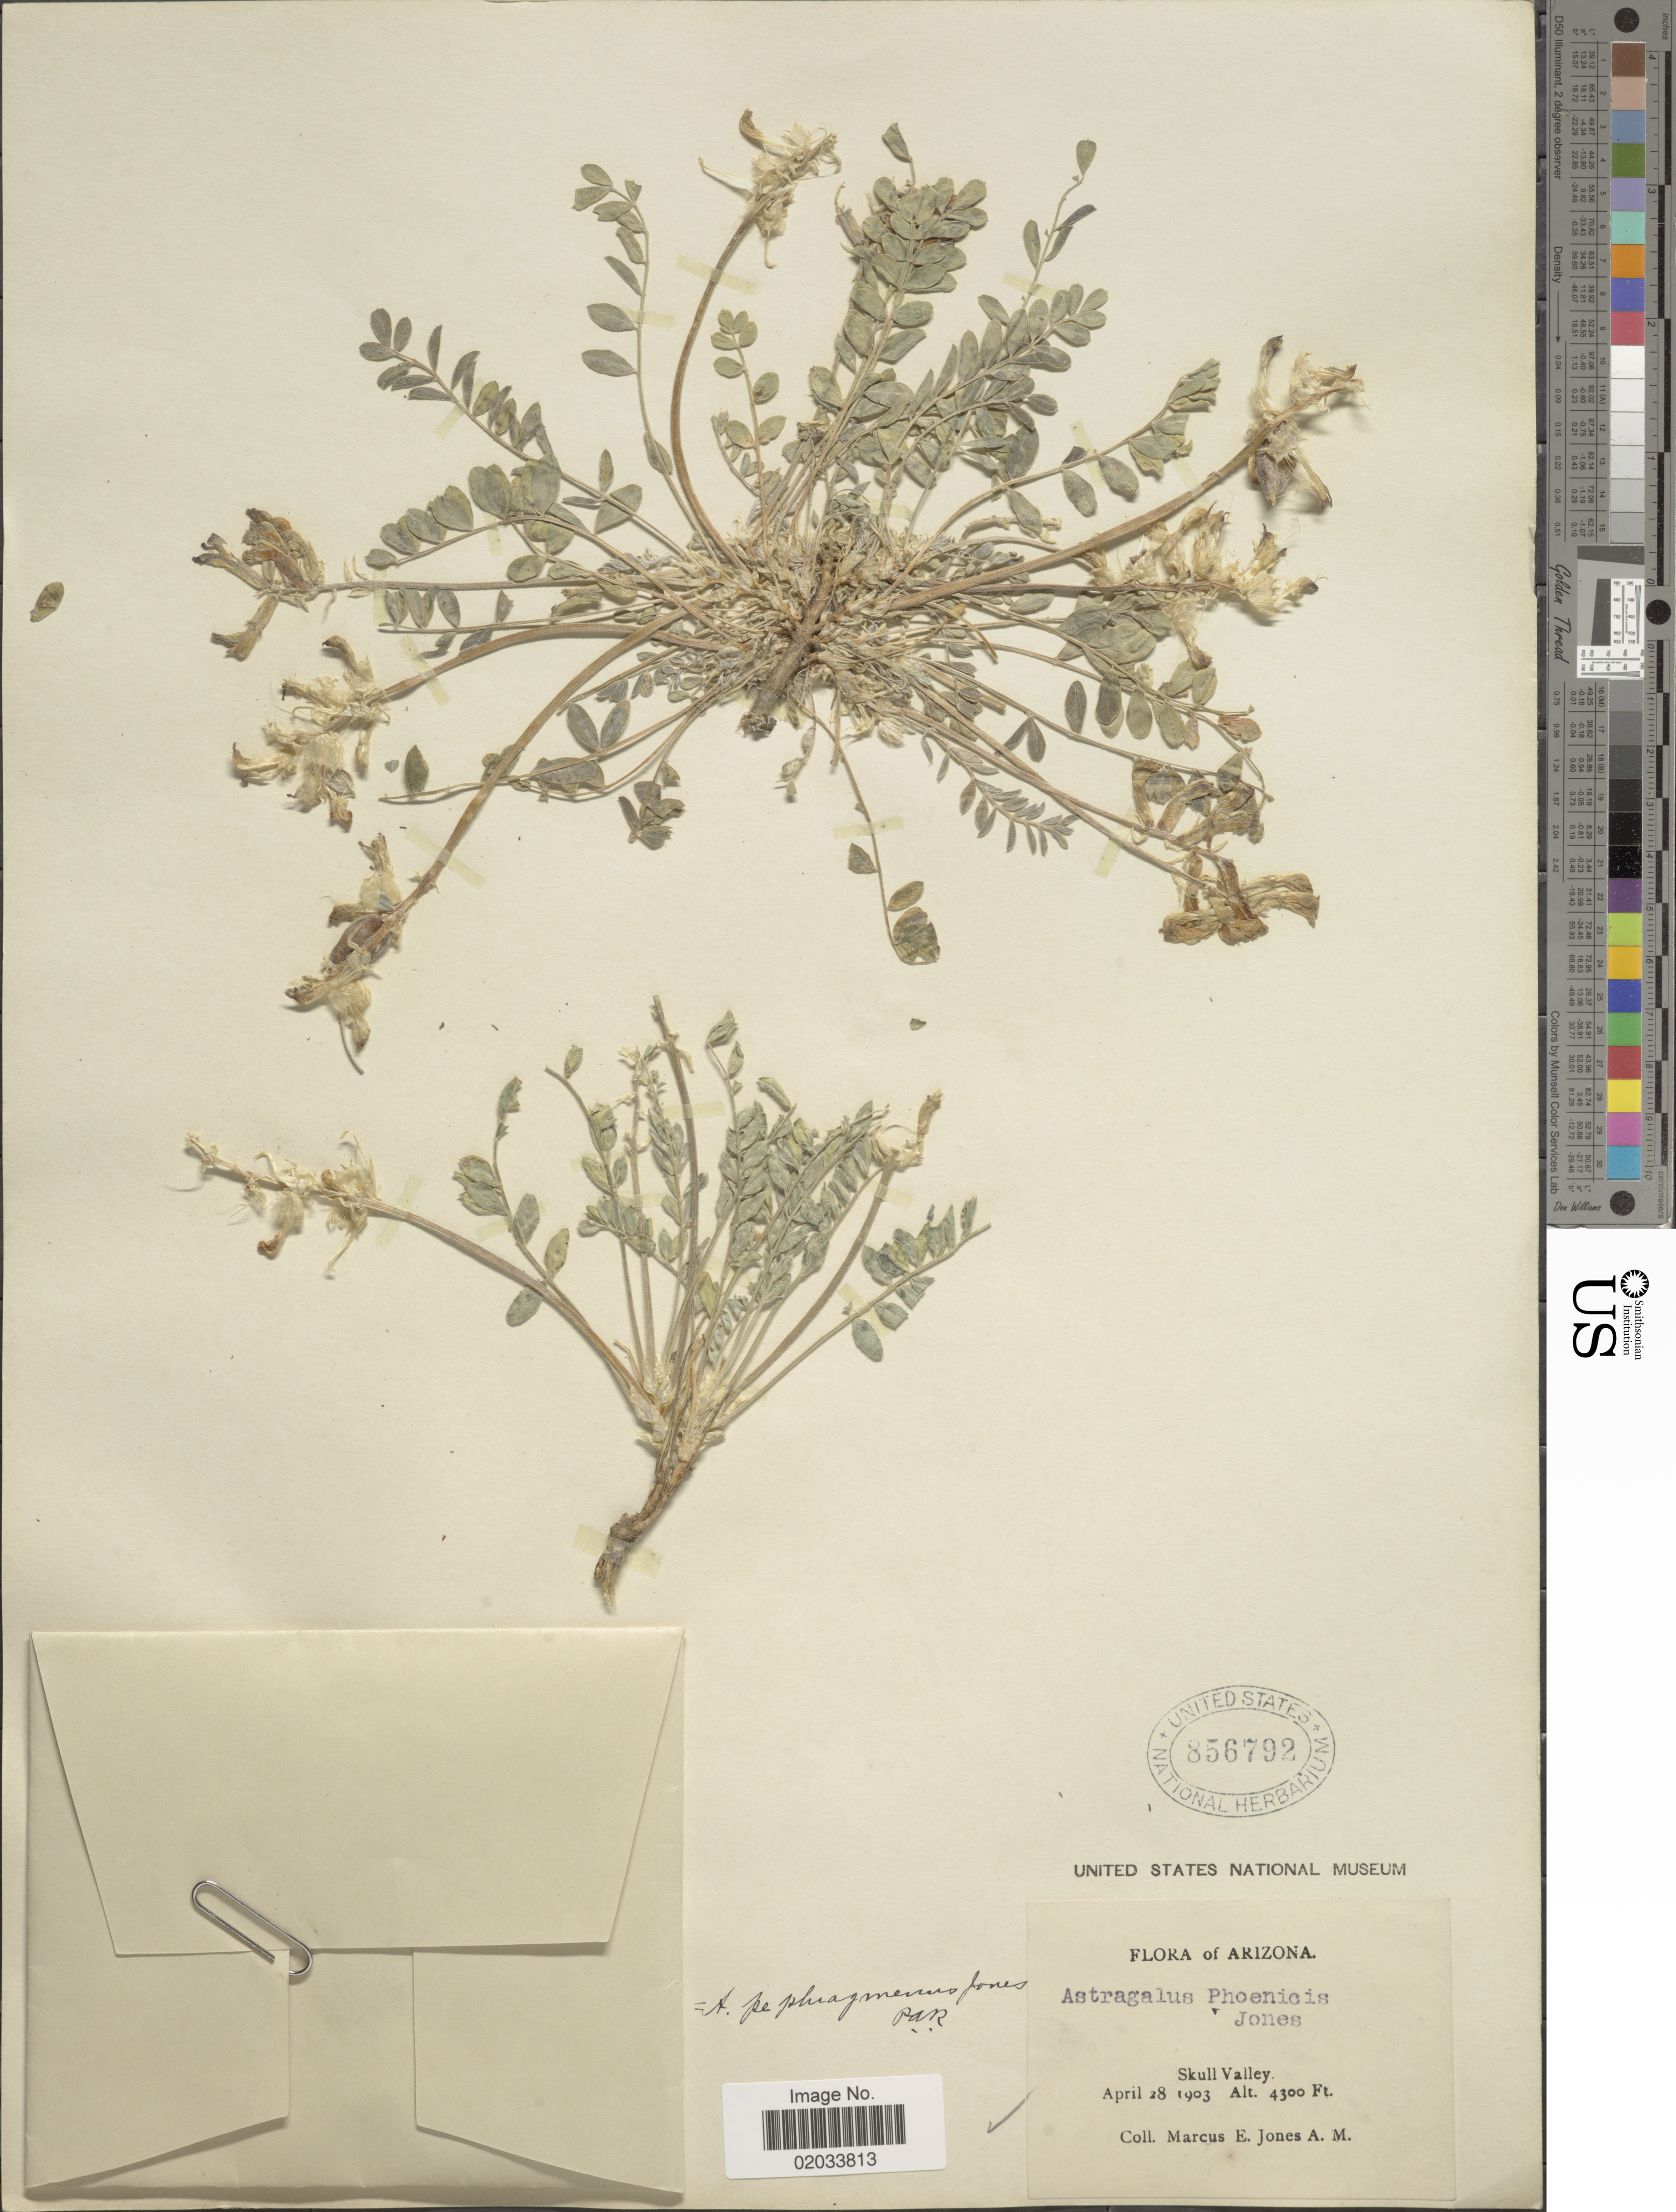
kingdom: Plantae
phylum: Tracheophyta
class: Magnoliopsida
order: Fabales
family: Fabaceae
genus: Astragalus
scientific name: Astragalus pephragmenus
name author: M.E. Jones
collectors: M. E. Jones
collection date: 1903-04-28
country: United States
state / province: Arizona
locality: Skull valley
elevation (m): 1311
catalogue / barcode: US 856792